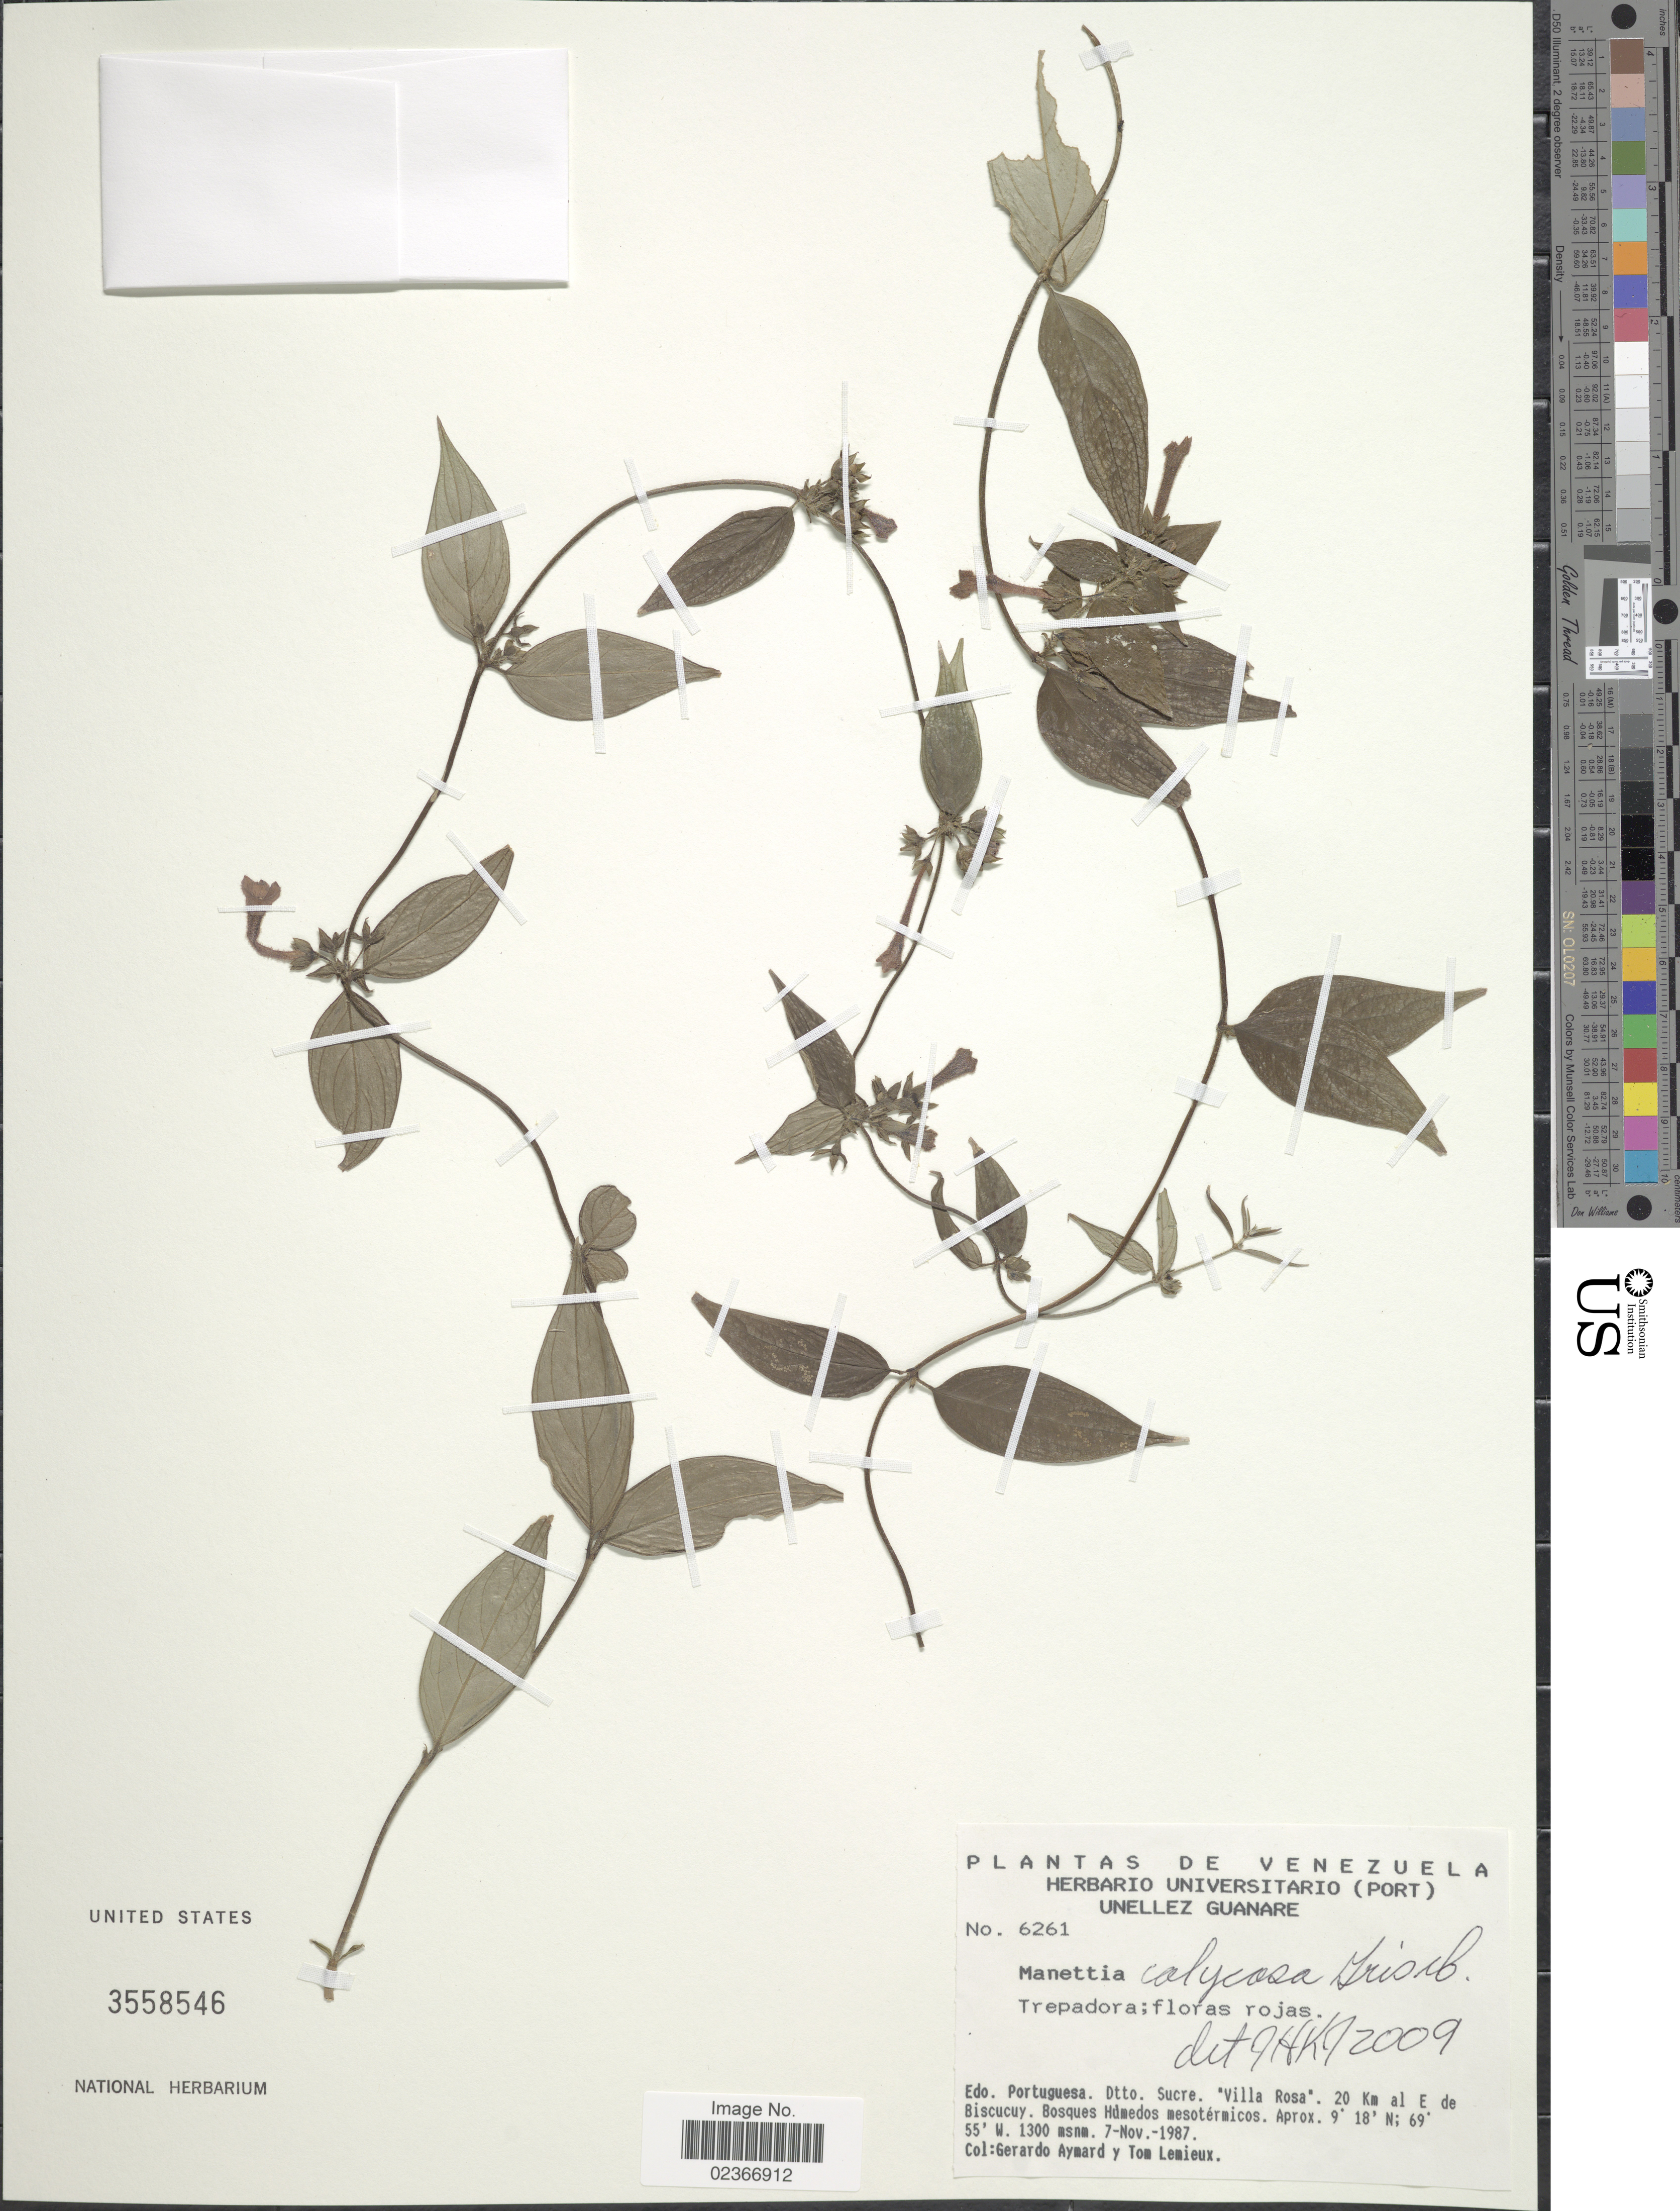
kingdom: Plantae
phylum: Tracheophyta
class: Magnoliopsida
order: Gentianales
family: Rubiaceae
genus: Manettia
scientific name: Manettia calycosa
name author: Griseb.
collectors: G. A. Aymard & T. Lemieux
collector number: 6261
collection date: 1987-11-07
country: Venezuela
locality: Edo. Portuguesa. Dtto. Sucre. "Villa Rosa". 20 km al E de Biscucuy. Bosques Humedos mesotermicos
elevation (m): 1300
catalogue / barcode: US 3558546